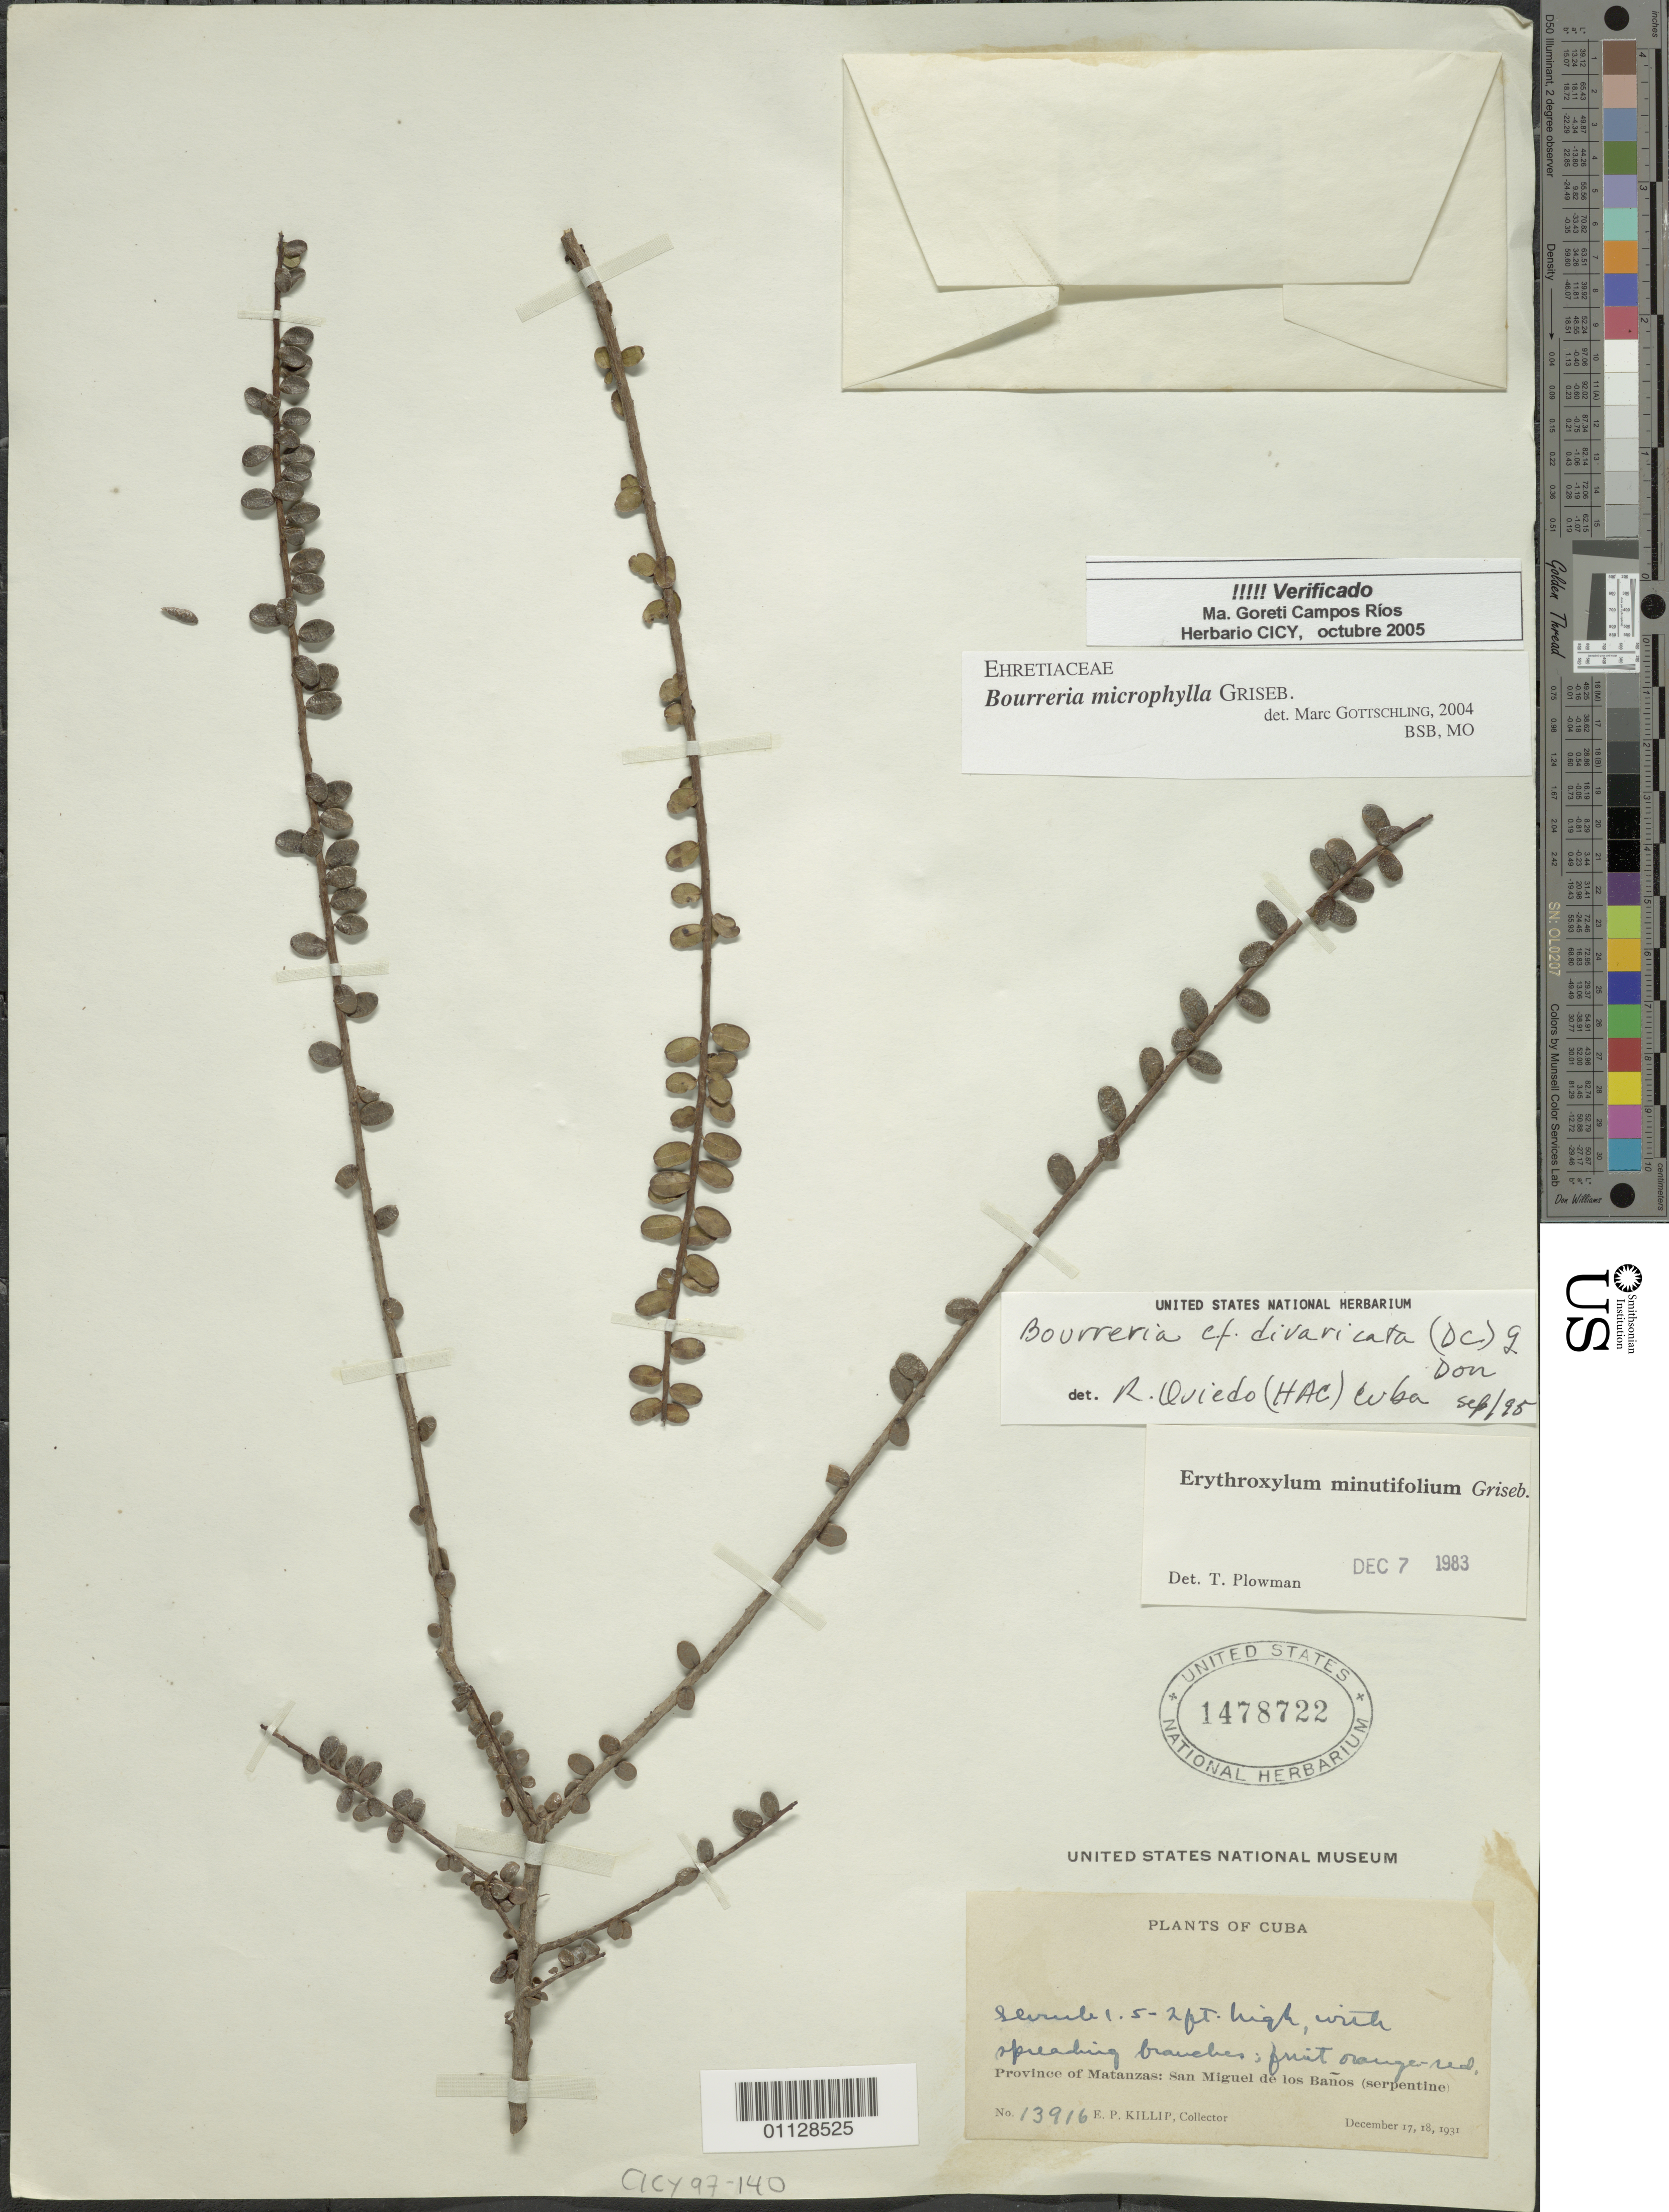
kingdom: Plantae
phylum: Tracheophyta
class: Magnoliopsida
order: Boraginales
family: Ehretiaceae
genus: Bourreria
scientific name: Bourreria linearis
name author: Miers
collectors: E. P. Killip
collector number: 13916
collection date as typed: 17 Dec 1931 and 18 Dec 1931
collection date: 1931-12-17,1931-12-18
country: Cuba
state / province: Matanzas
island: Cuba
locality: San Miguel de los Banos (serpentine)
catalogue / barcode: US 1478722